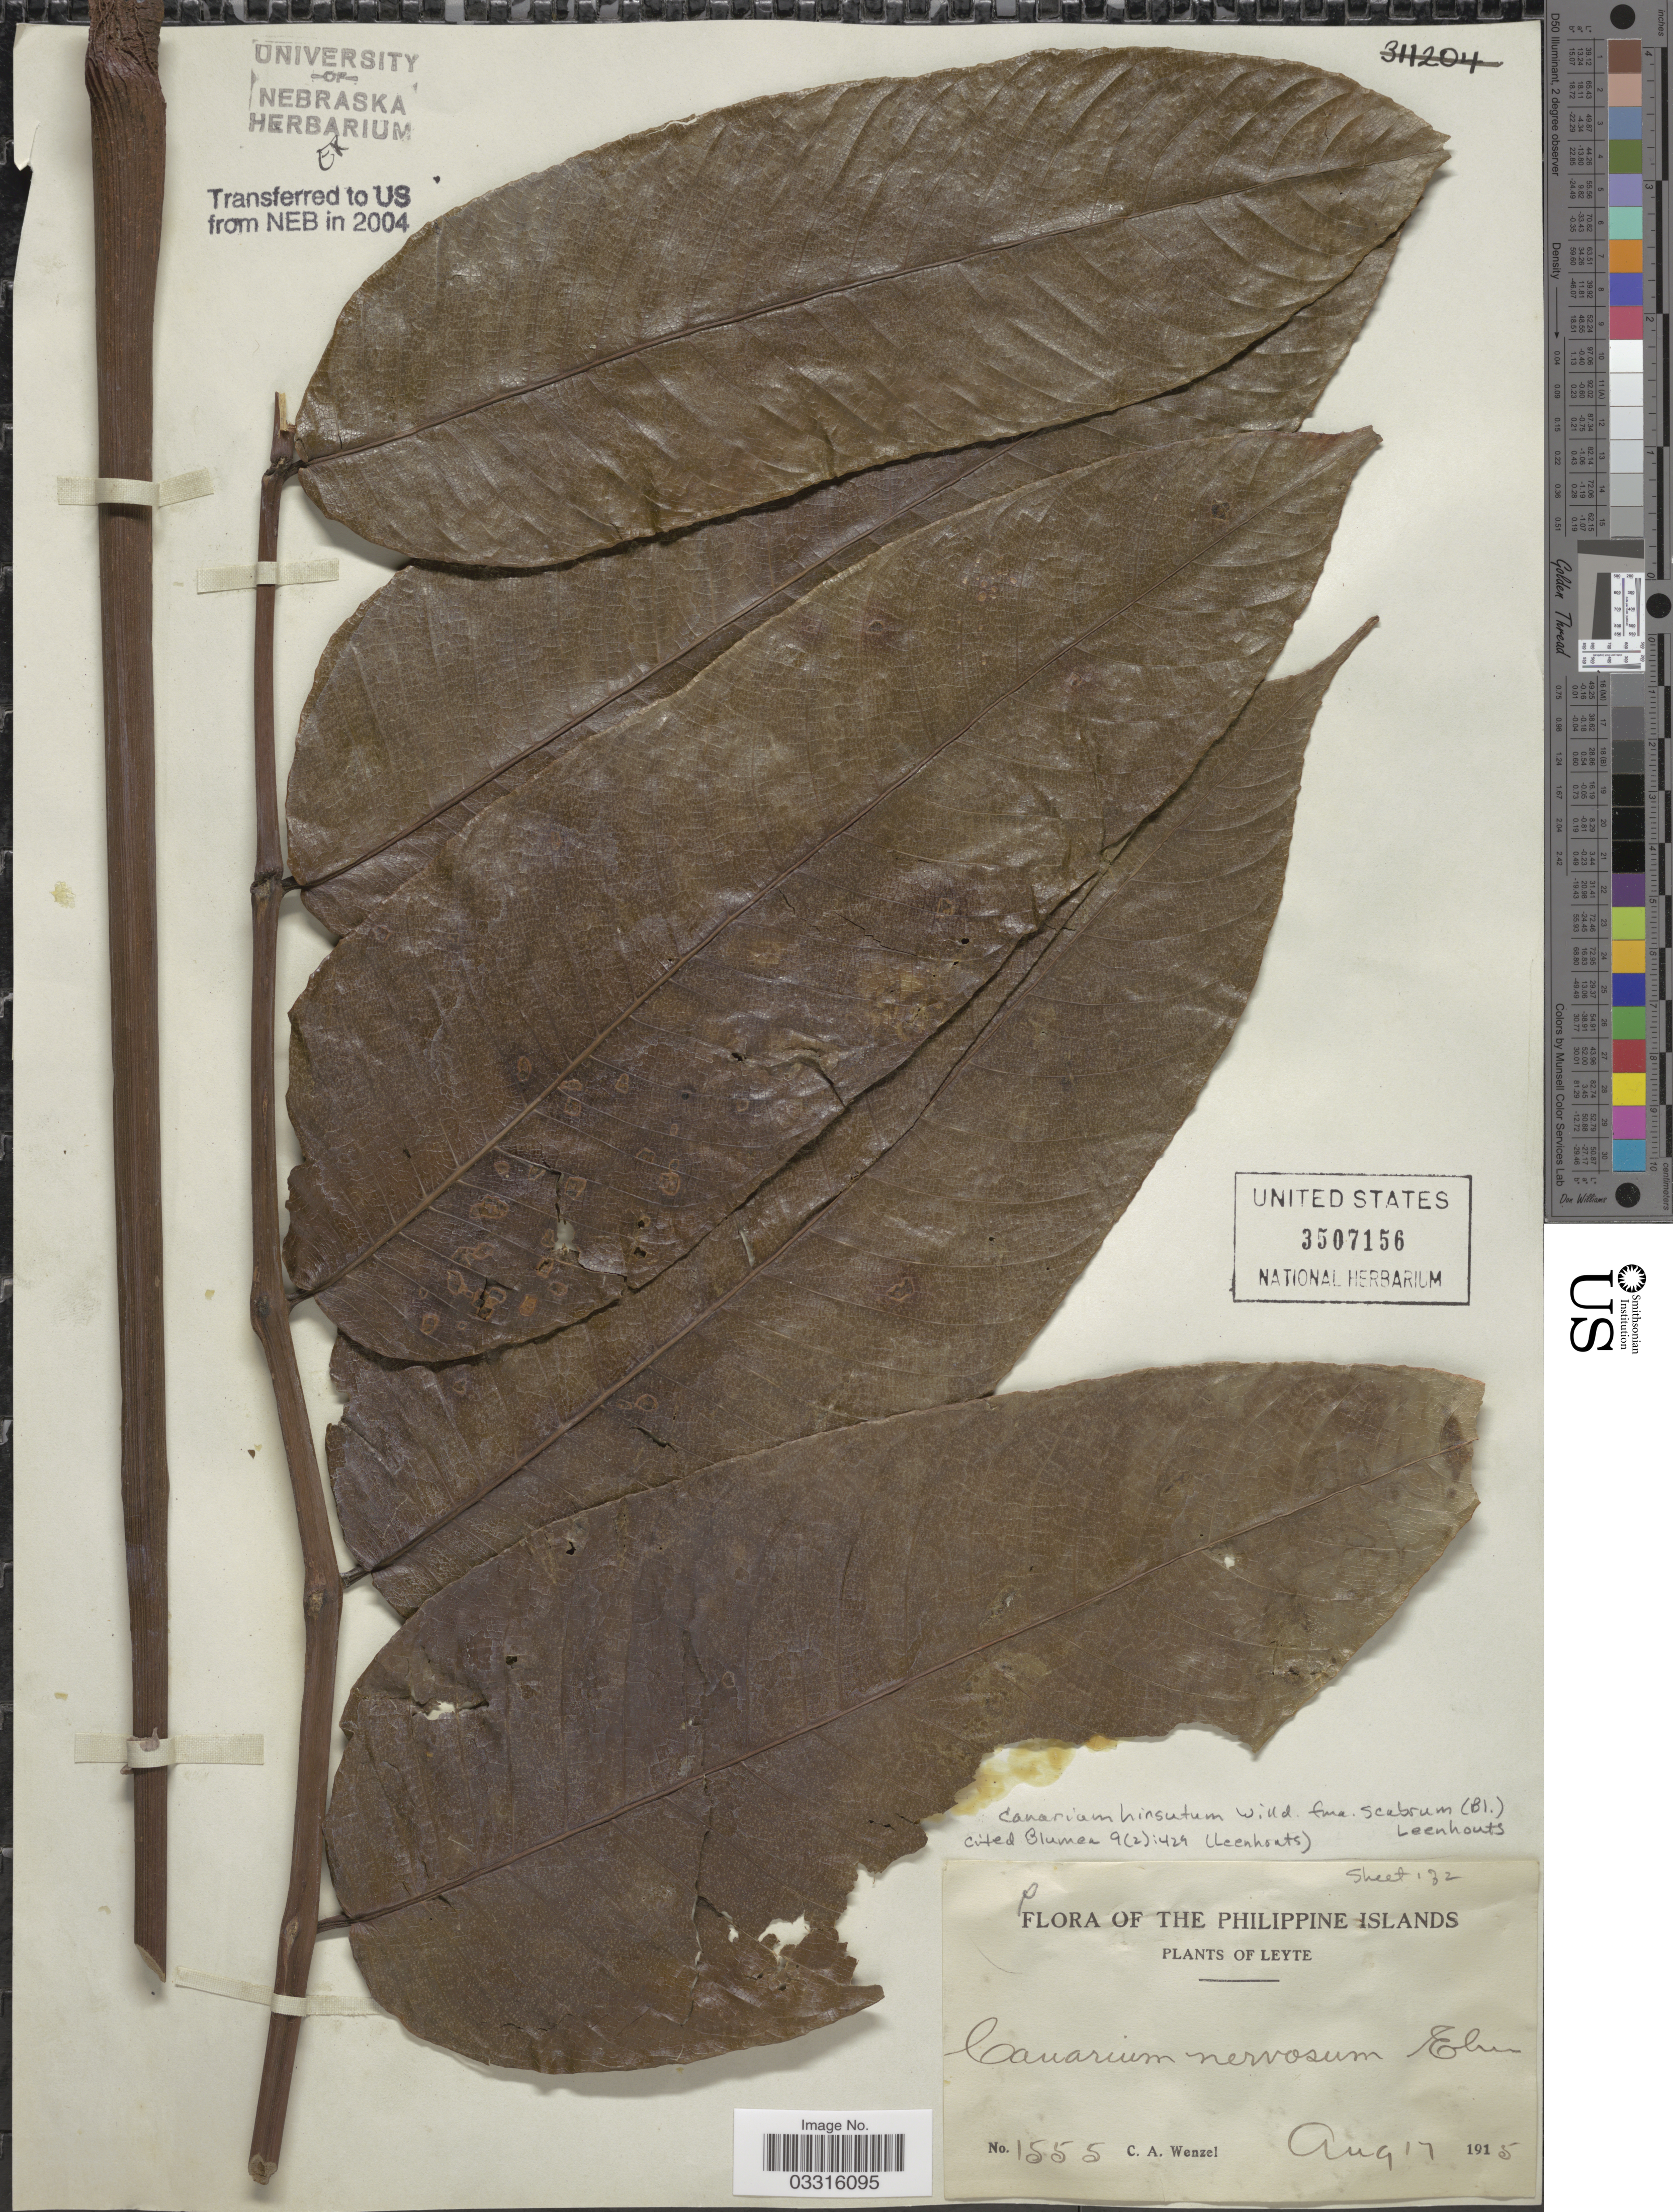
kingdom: Plantae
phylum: Tracheophyta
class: Magnoliopsida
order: Sapindales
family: Burseraceae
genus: Canarium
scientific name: Canarium hirsutum f. scabrum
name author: (Blume) Leenh.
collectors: C. Wenzel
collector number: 1555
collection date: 1915-08-17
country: Philippines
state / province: Eastern Visayas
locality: Leyte.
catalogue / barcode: US 3507156